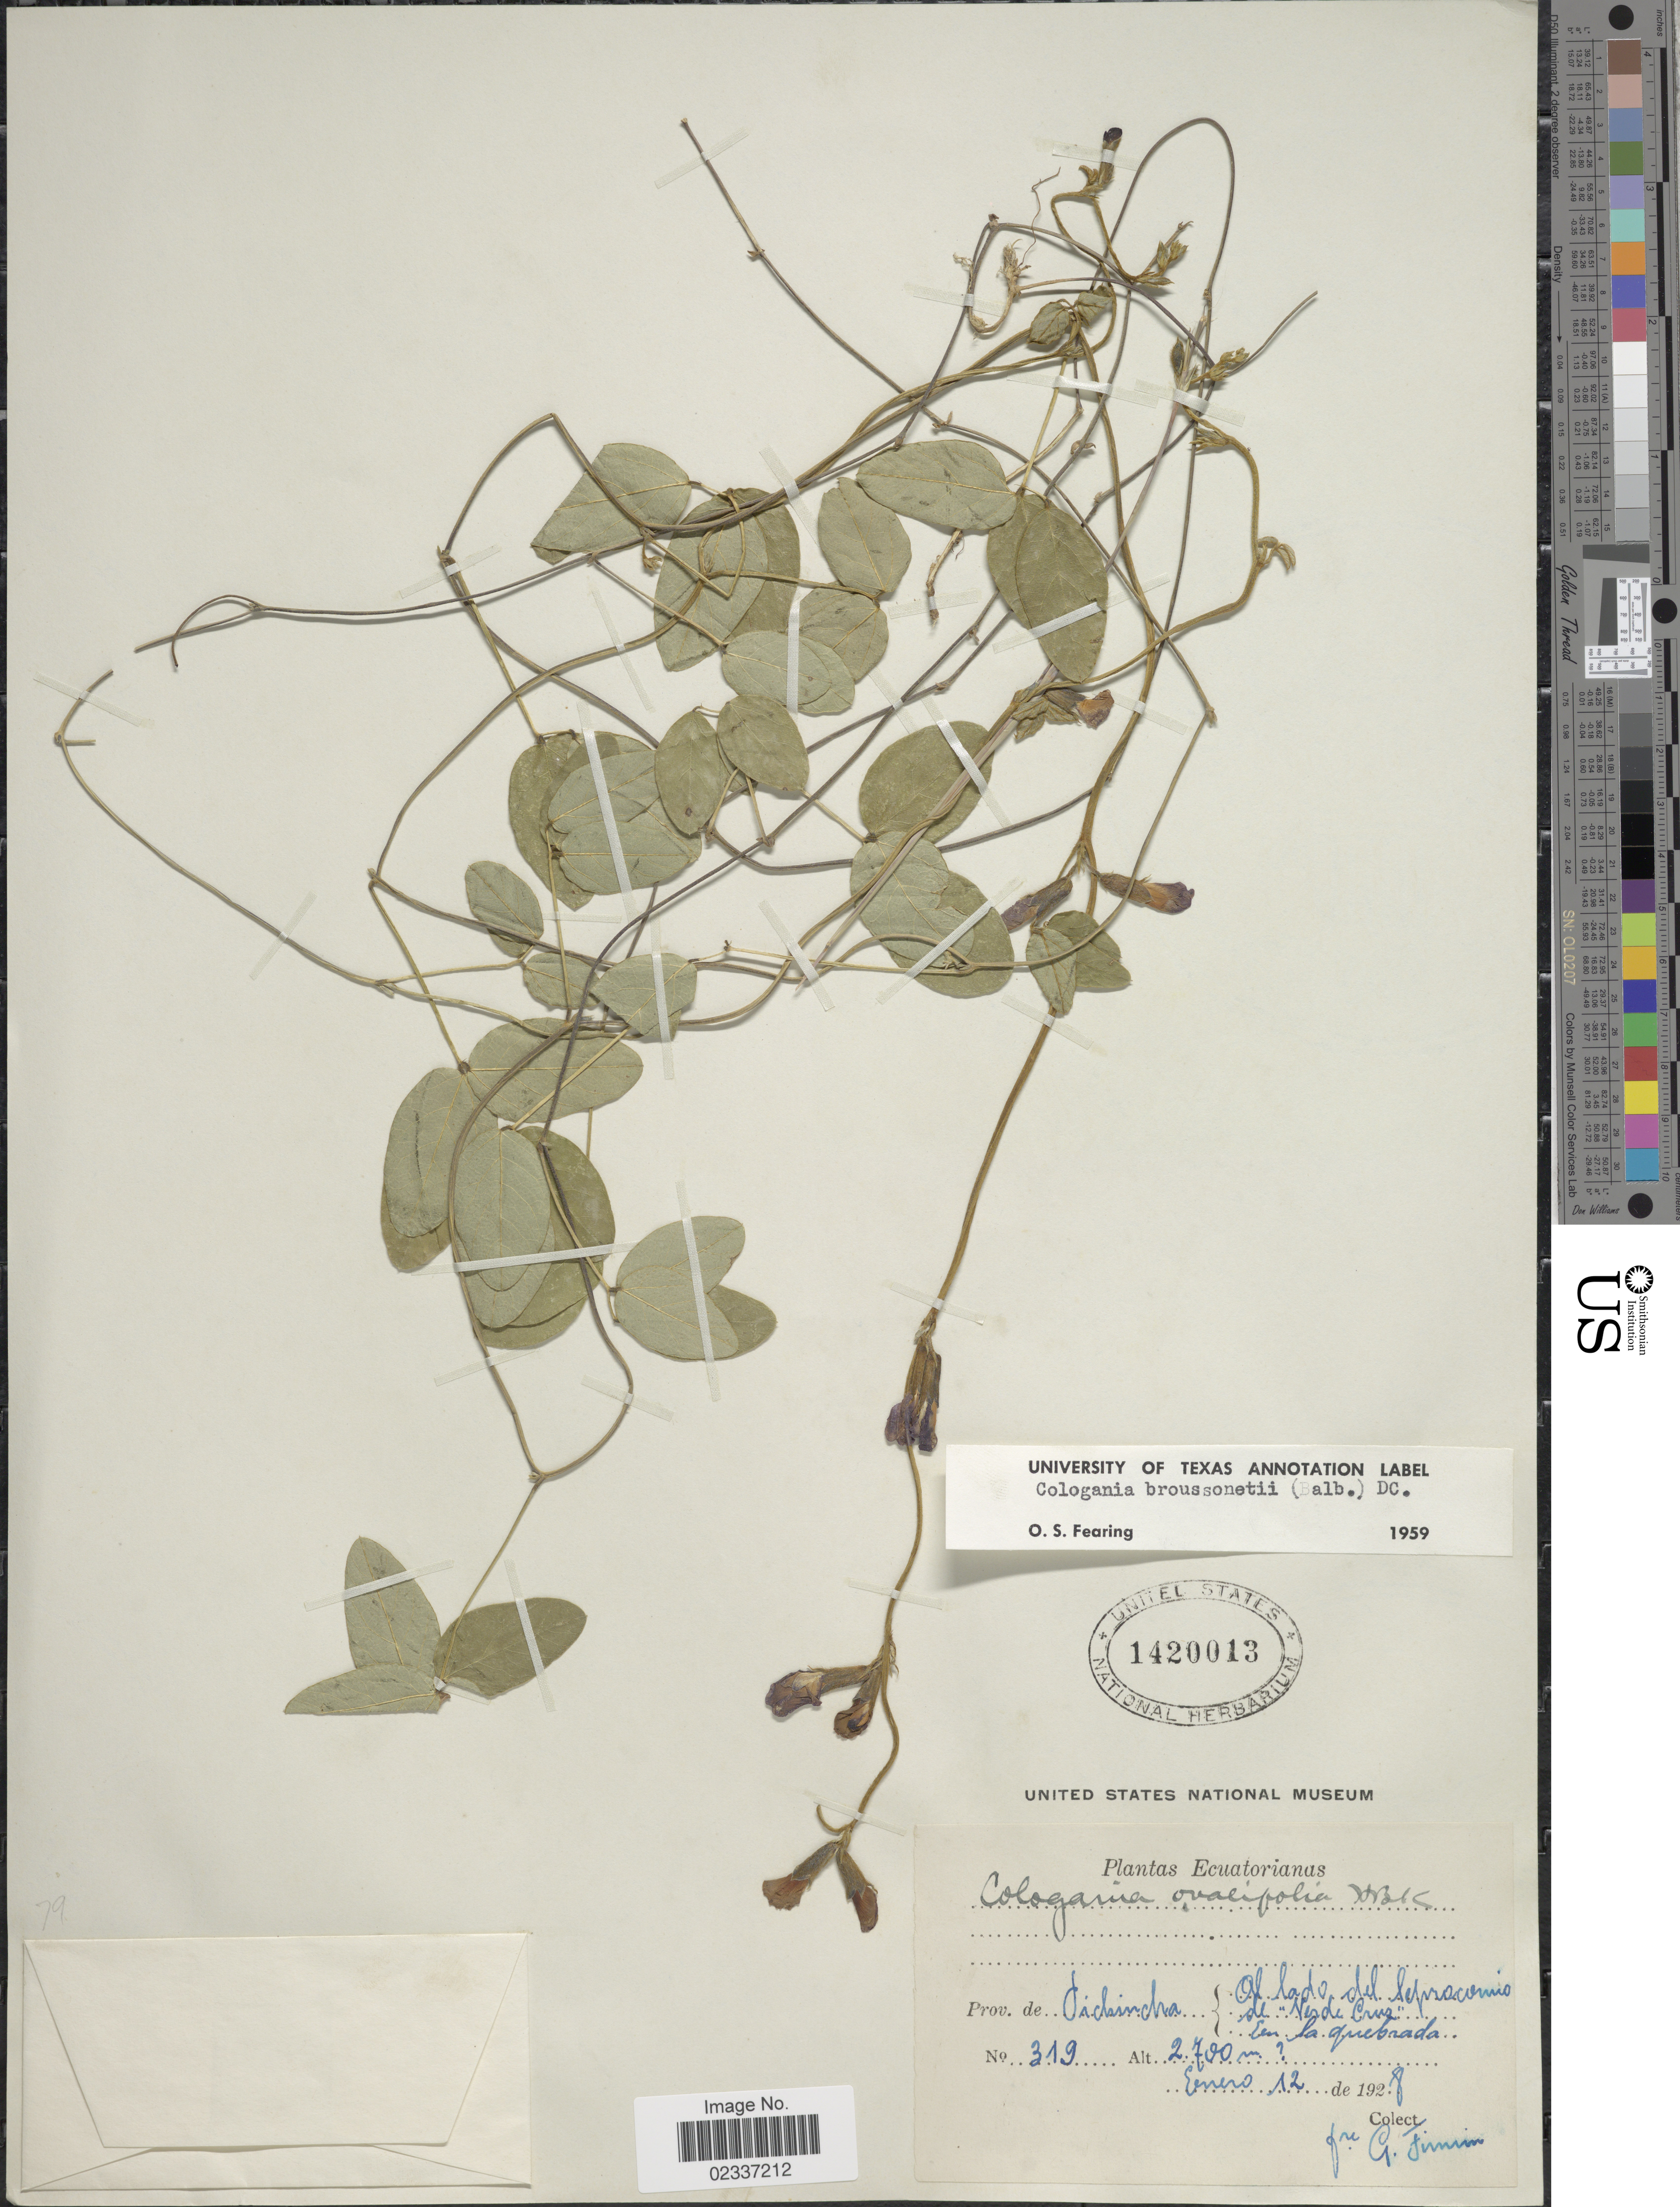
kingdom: Plantae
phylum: Tracheophyta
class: Magnoliopsida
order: Fabales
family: Fabaceae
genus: Cologania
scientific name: Cologania broussonetii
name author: (Balb.) DC.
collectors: F. Firmin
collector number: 319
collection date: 1928-01-12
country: Ecuador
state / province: Pichincha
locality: Al lado del leprocomio de 'Verde Cruz' En la quebrada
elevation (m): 2700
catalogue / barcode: US 120013